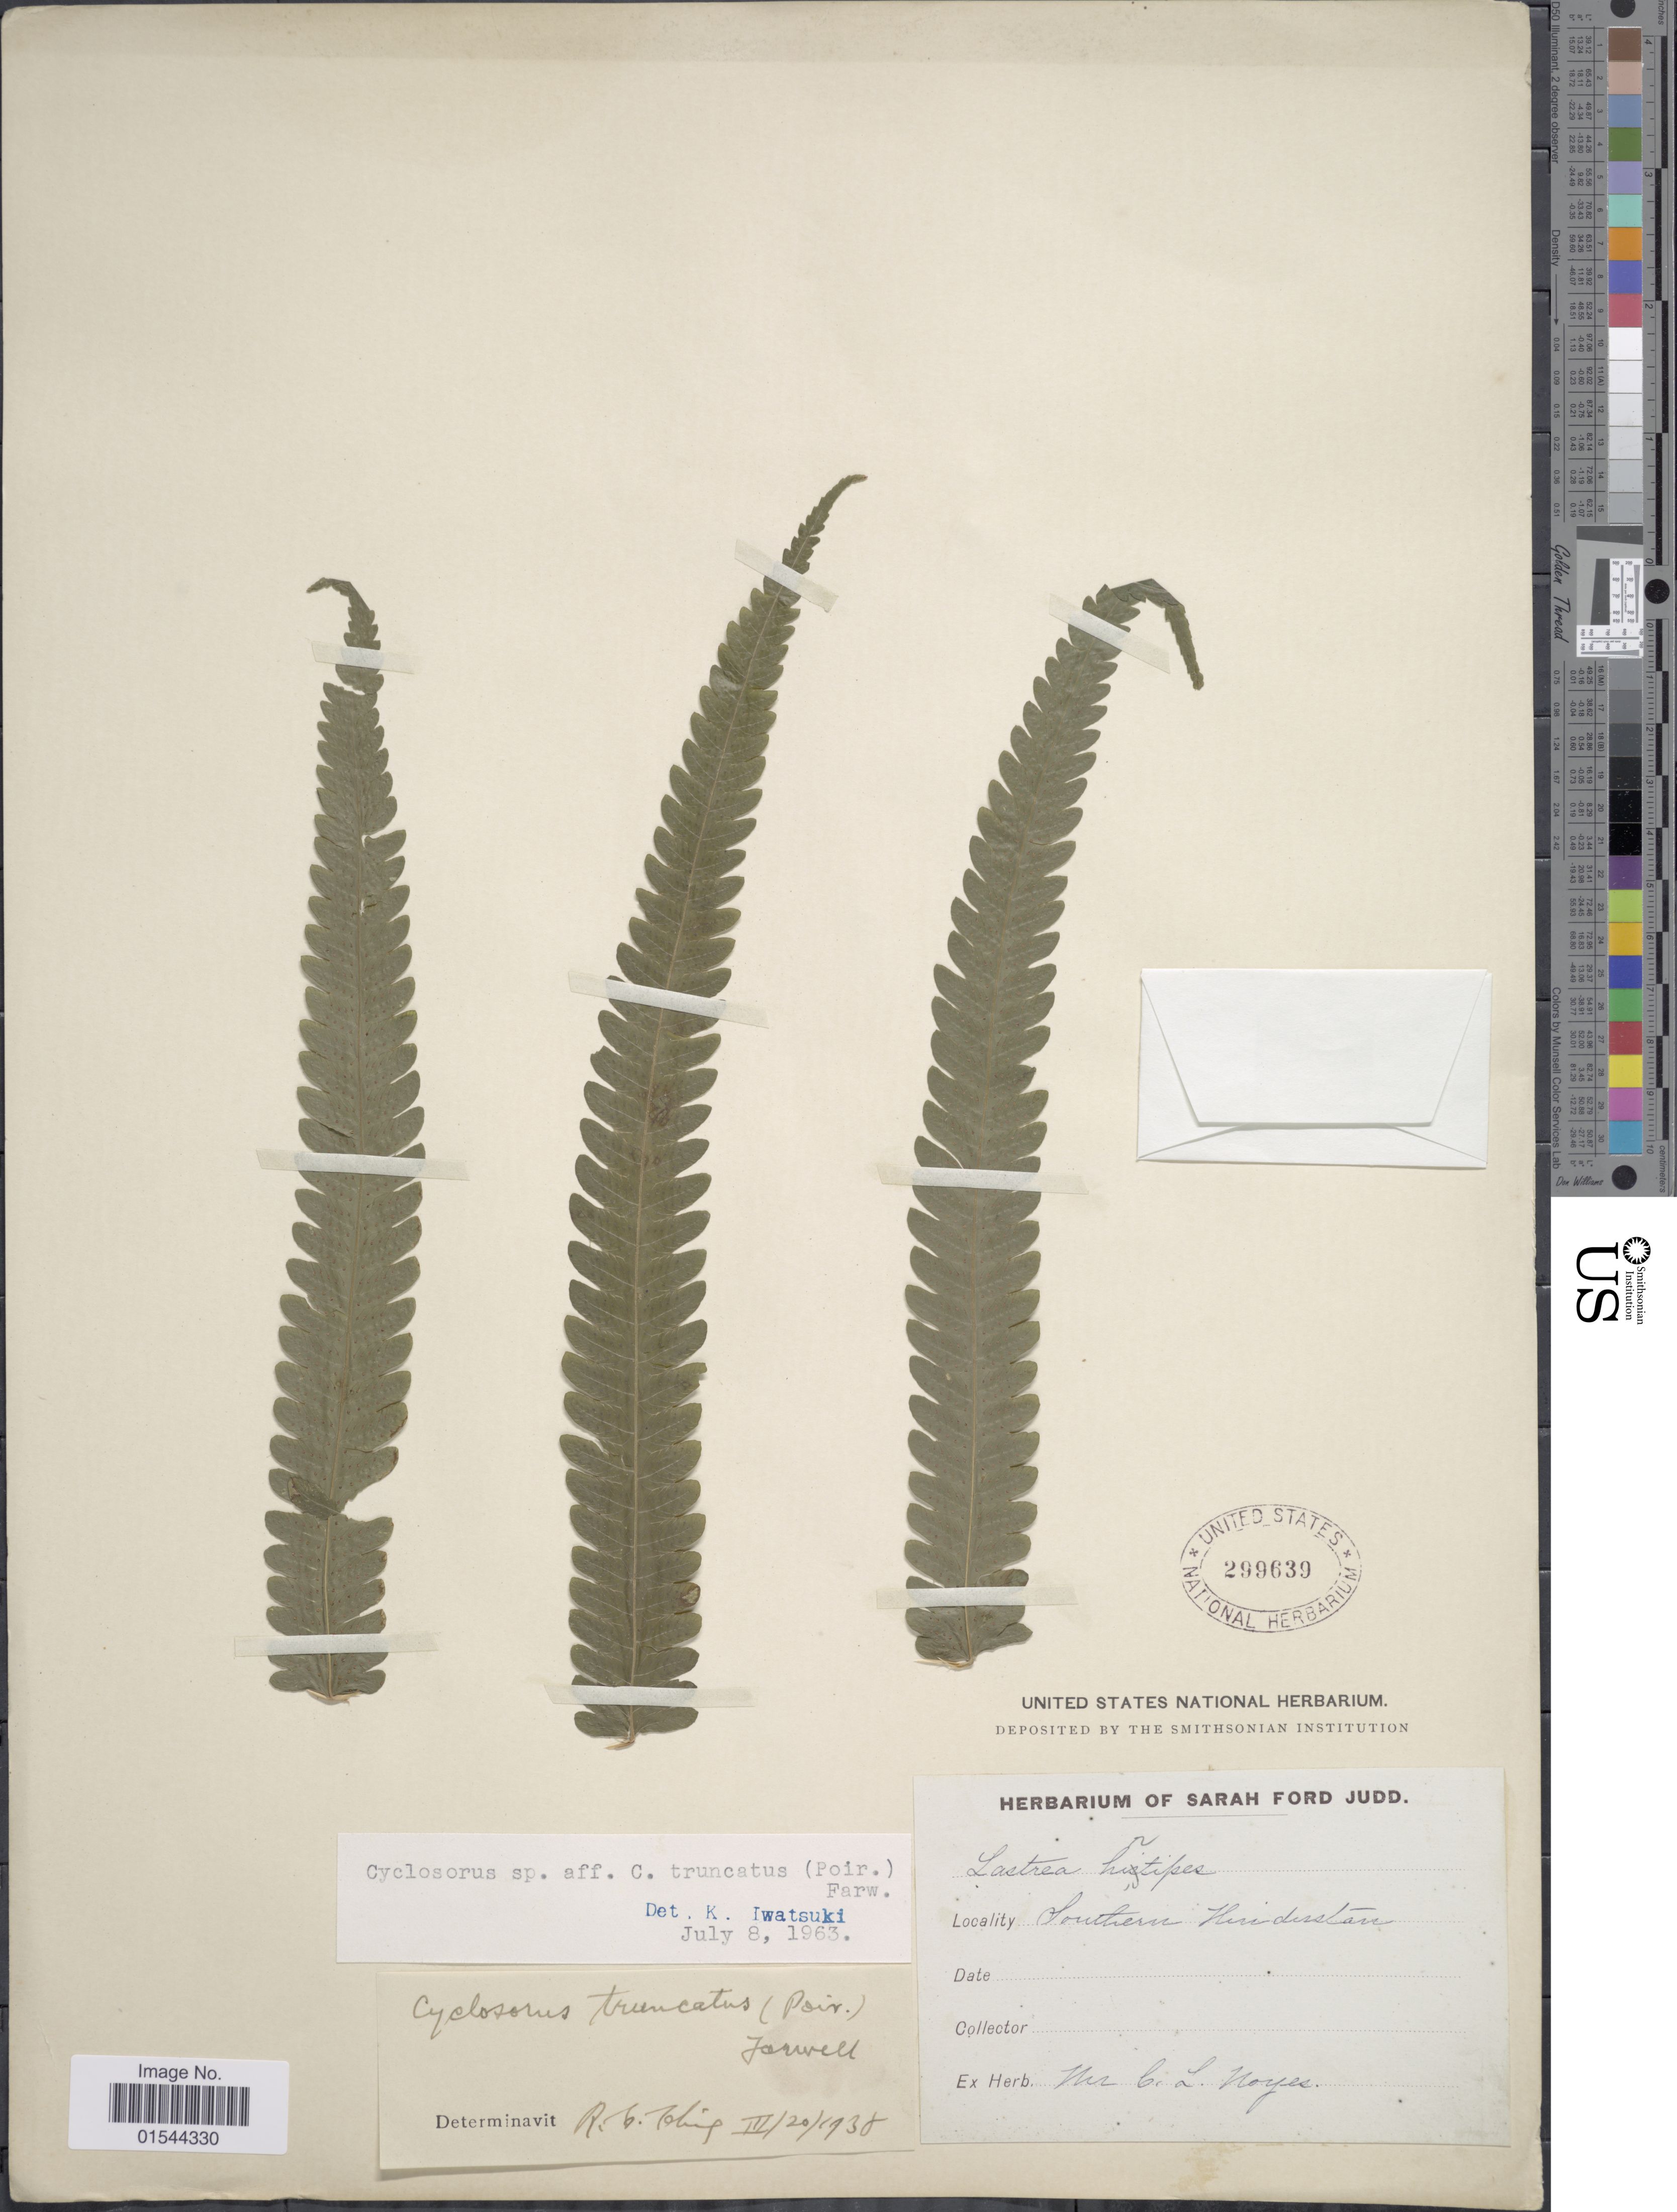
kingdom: Plantae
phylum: Tracheophyta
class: Polypodiopsida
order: Polypodiales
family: Thelypteridaceae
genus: Pneumatopteris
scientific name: Pneumatopteris truncata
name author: (Poir.) Holttum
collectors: C. Noyes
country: India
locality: Southern Hindustan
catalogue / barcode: US 299639